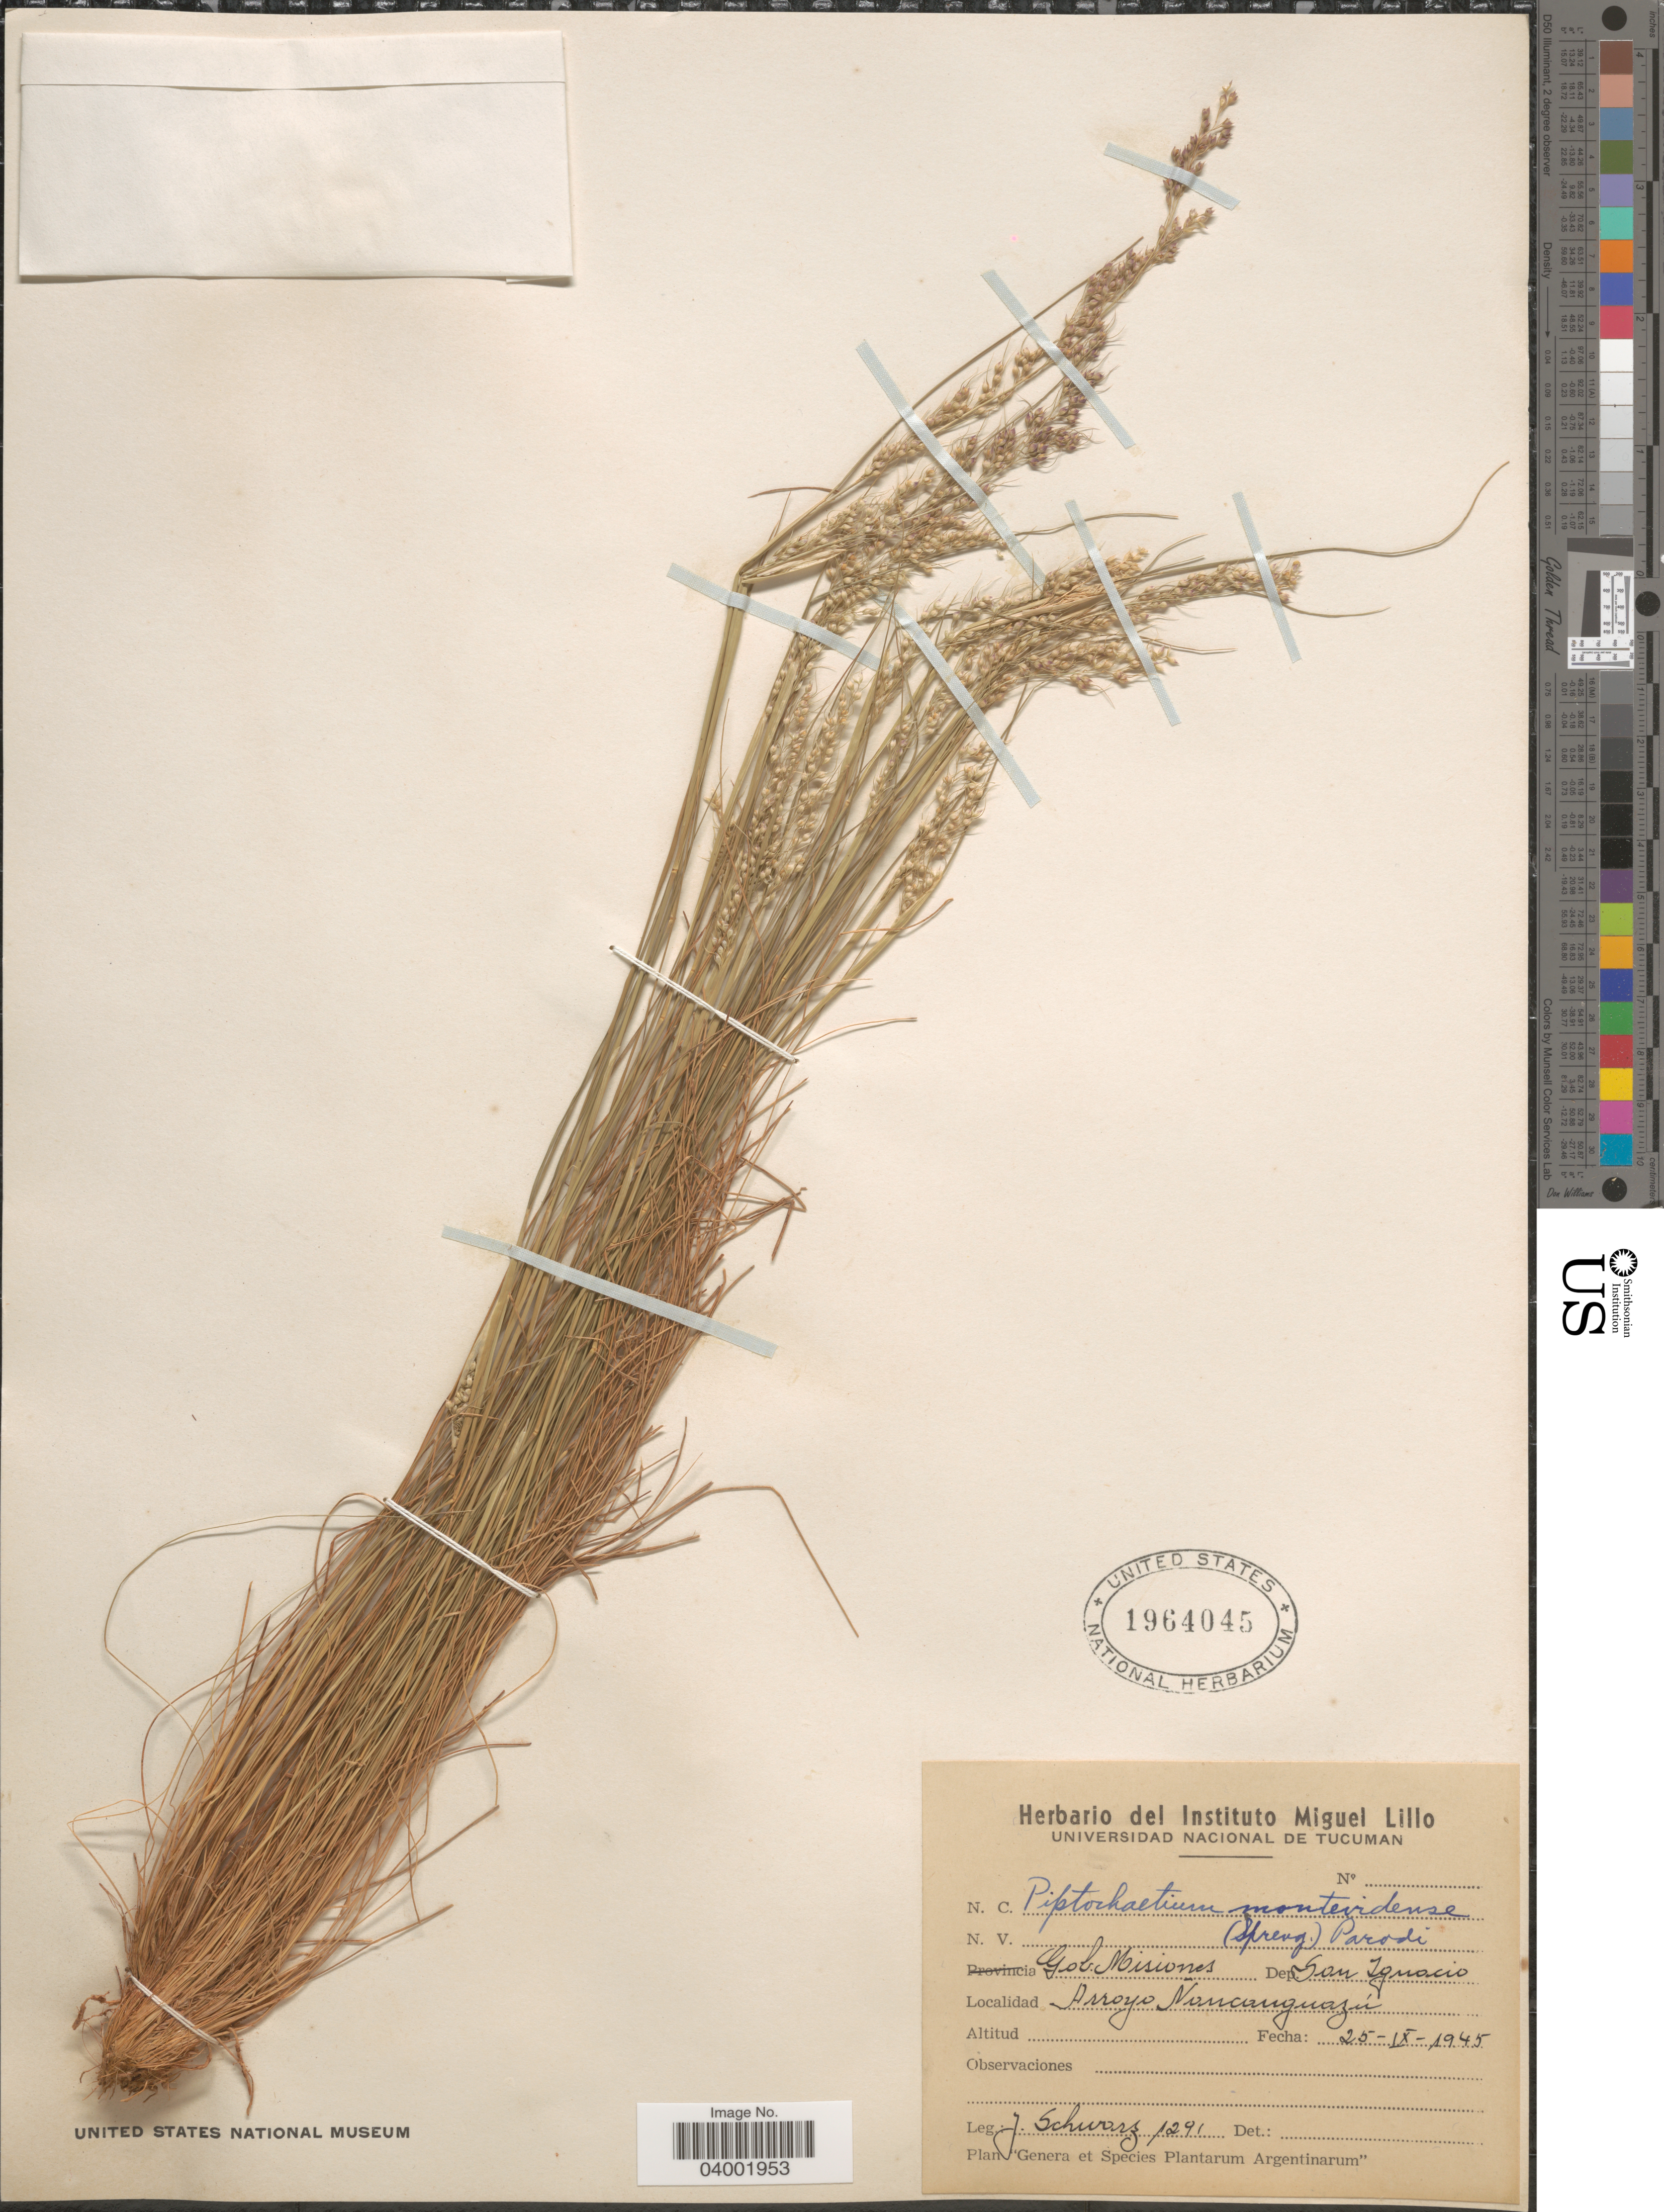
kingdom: Plantae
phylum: Tracheophyta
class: Liliopsida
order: Poales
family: Poaceae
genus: Piptochaetium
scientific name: Piptochaetium montevidense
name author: (Spreng.) Parodi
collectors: J. Schwarz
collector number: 1291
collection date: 1945-09-25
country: Argentina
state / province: Misiones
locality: Gob. Misiones. Dep. San Ignacio. Arroyo Nacanguazú.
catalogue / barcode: US 1964045